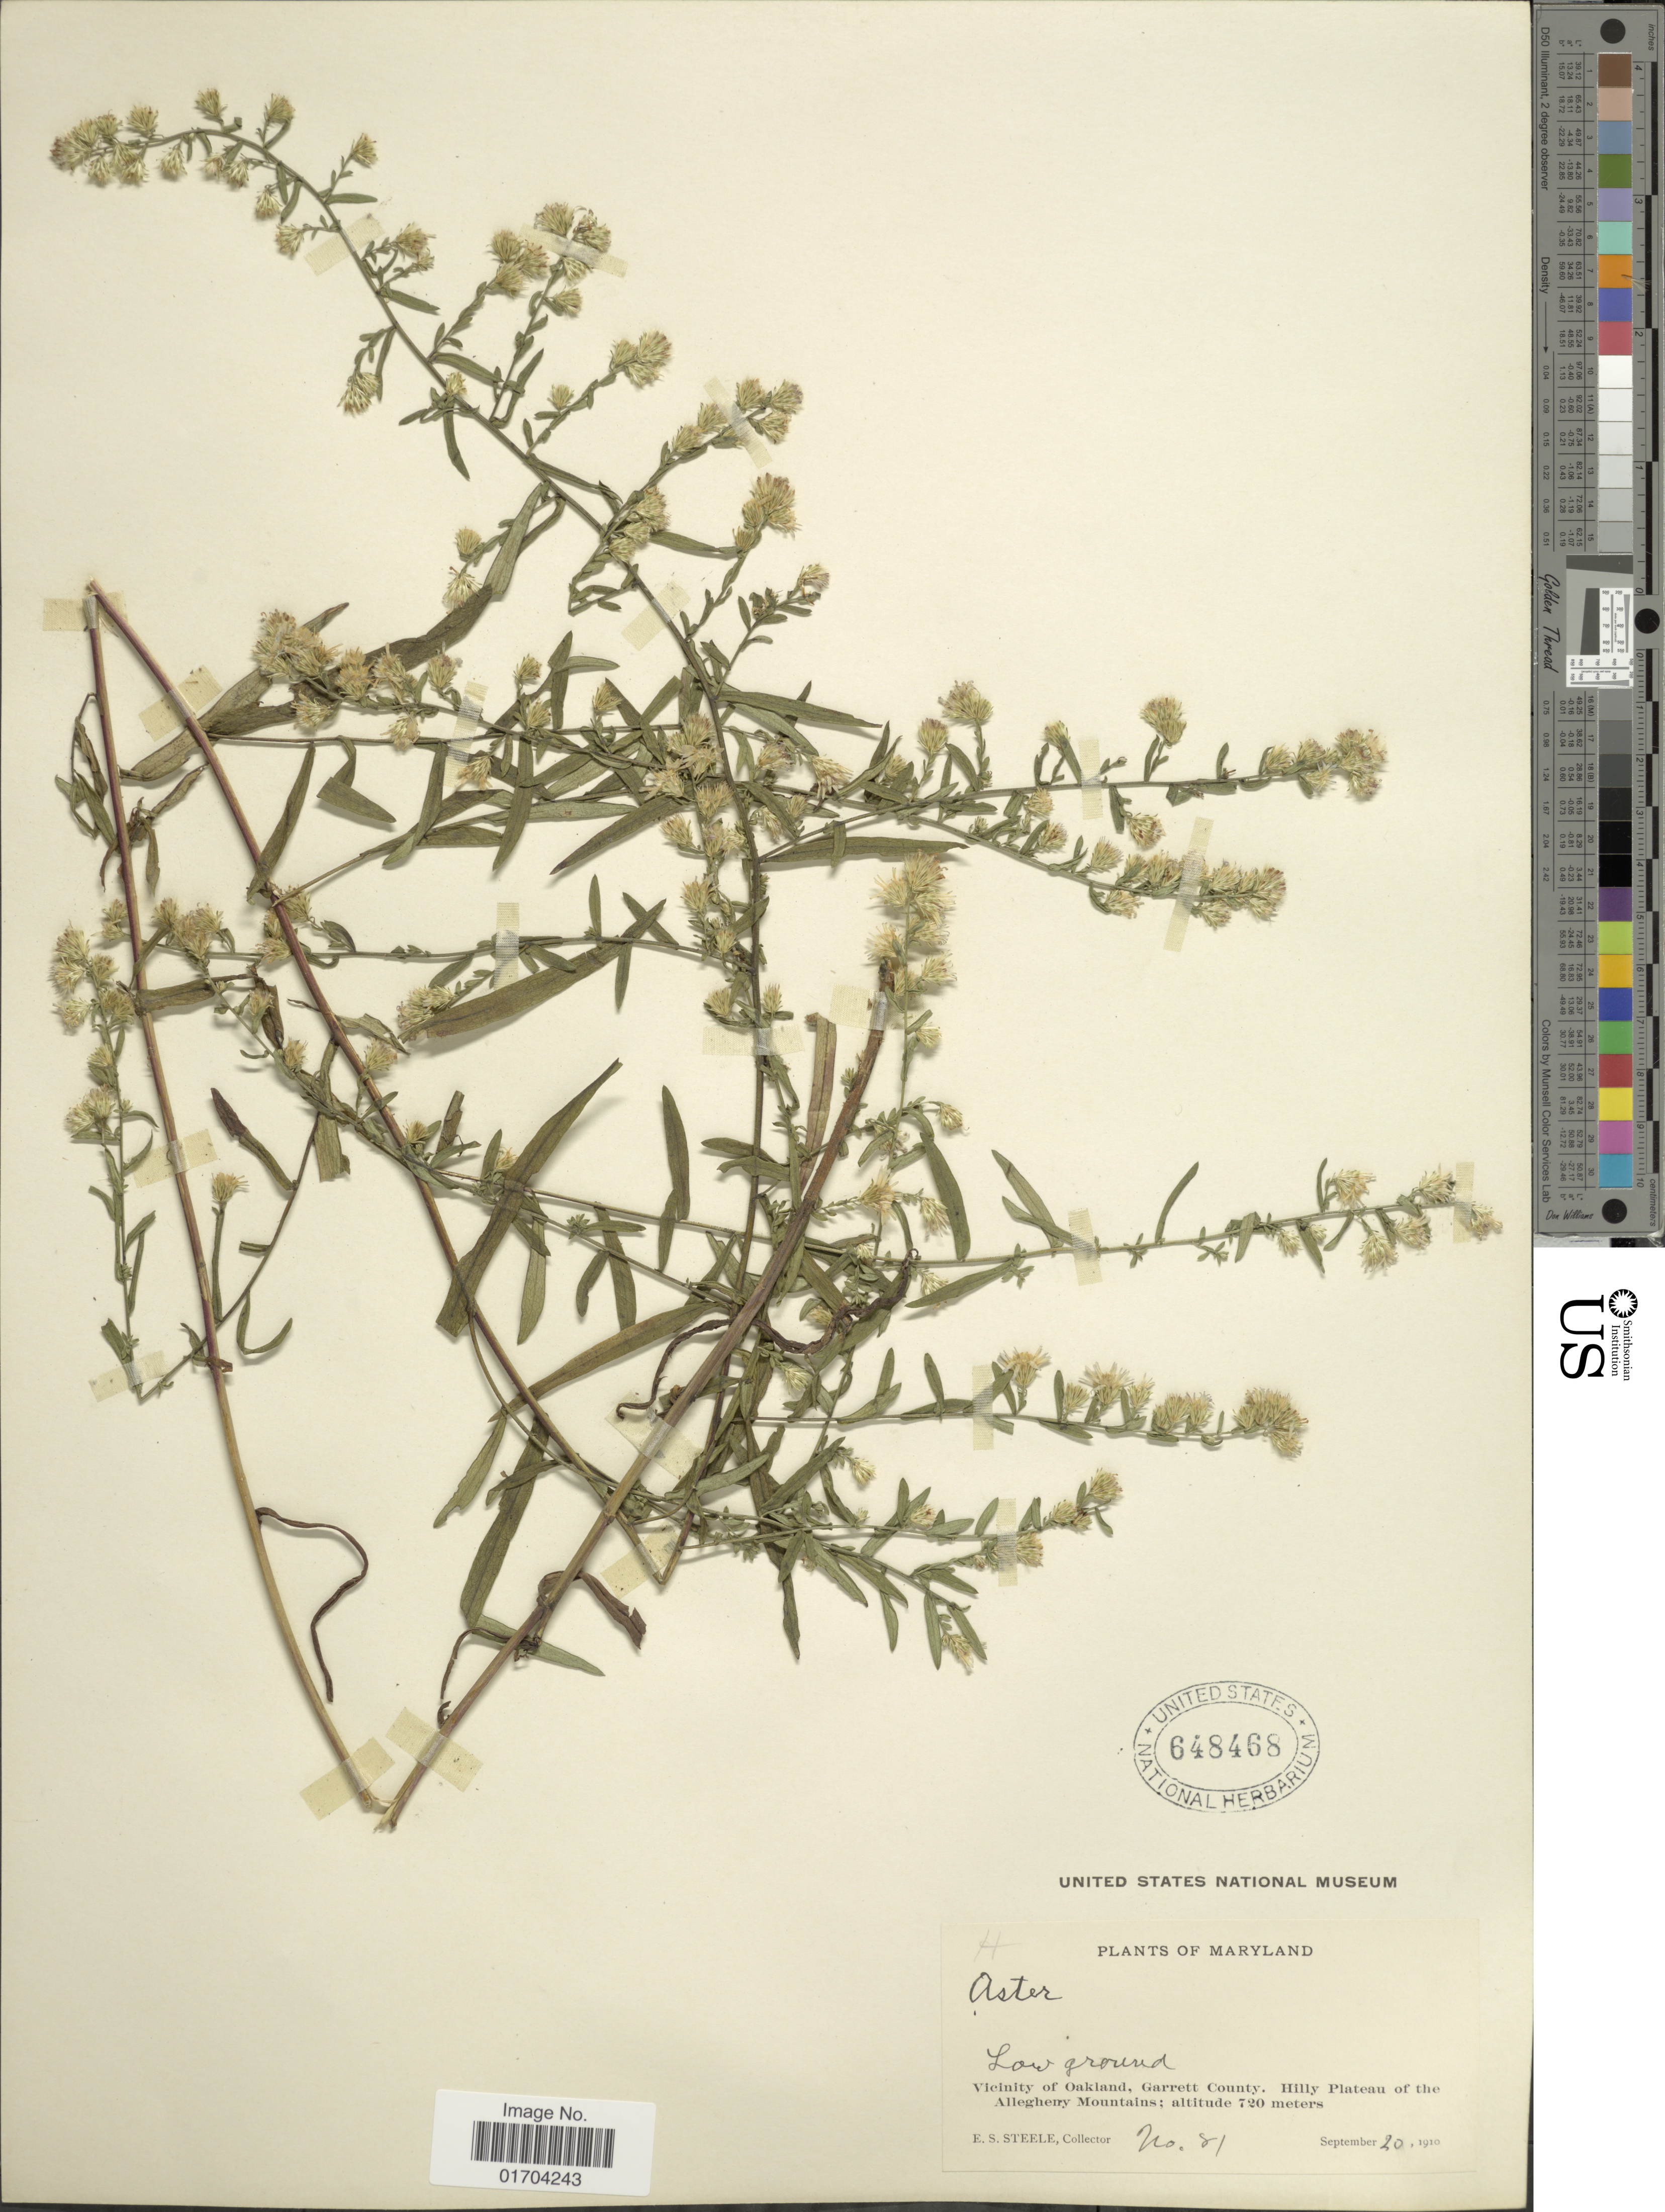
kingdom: Plantae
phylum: Tracheophyta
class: Magnoliopsida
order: Asterales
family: Asteraceae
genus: Symphyotrichum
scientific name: Symphyotrichum sp.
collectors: E. Steele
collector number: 81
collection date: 1910-09-20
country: United States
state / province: Maryland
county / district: Garrett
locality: Low ground, Vicinity of Oakland, Garrett County. Hilly Plateau of the Allegheny Mountains.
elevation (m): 720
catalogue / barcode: US 648468